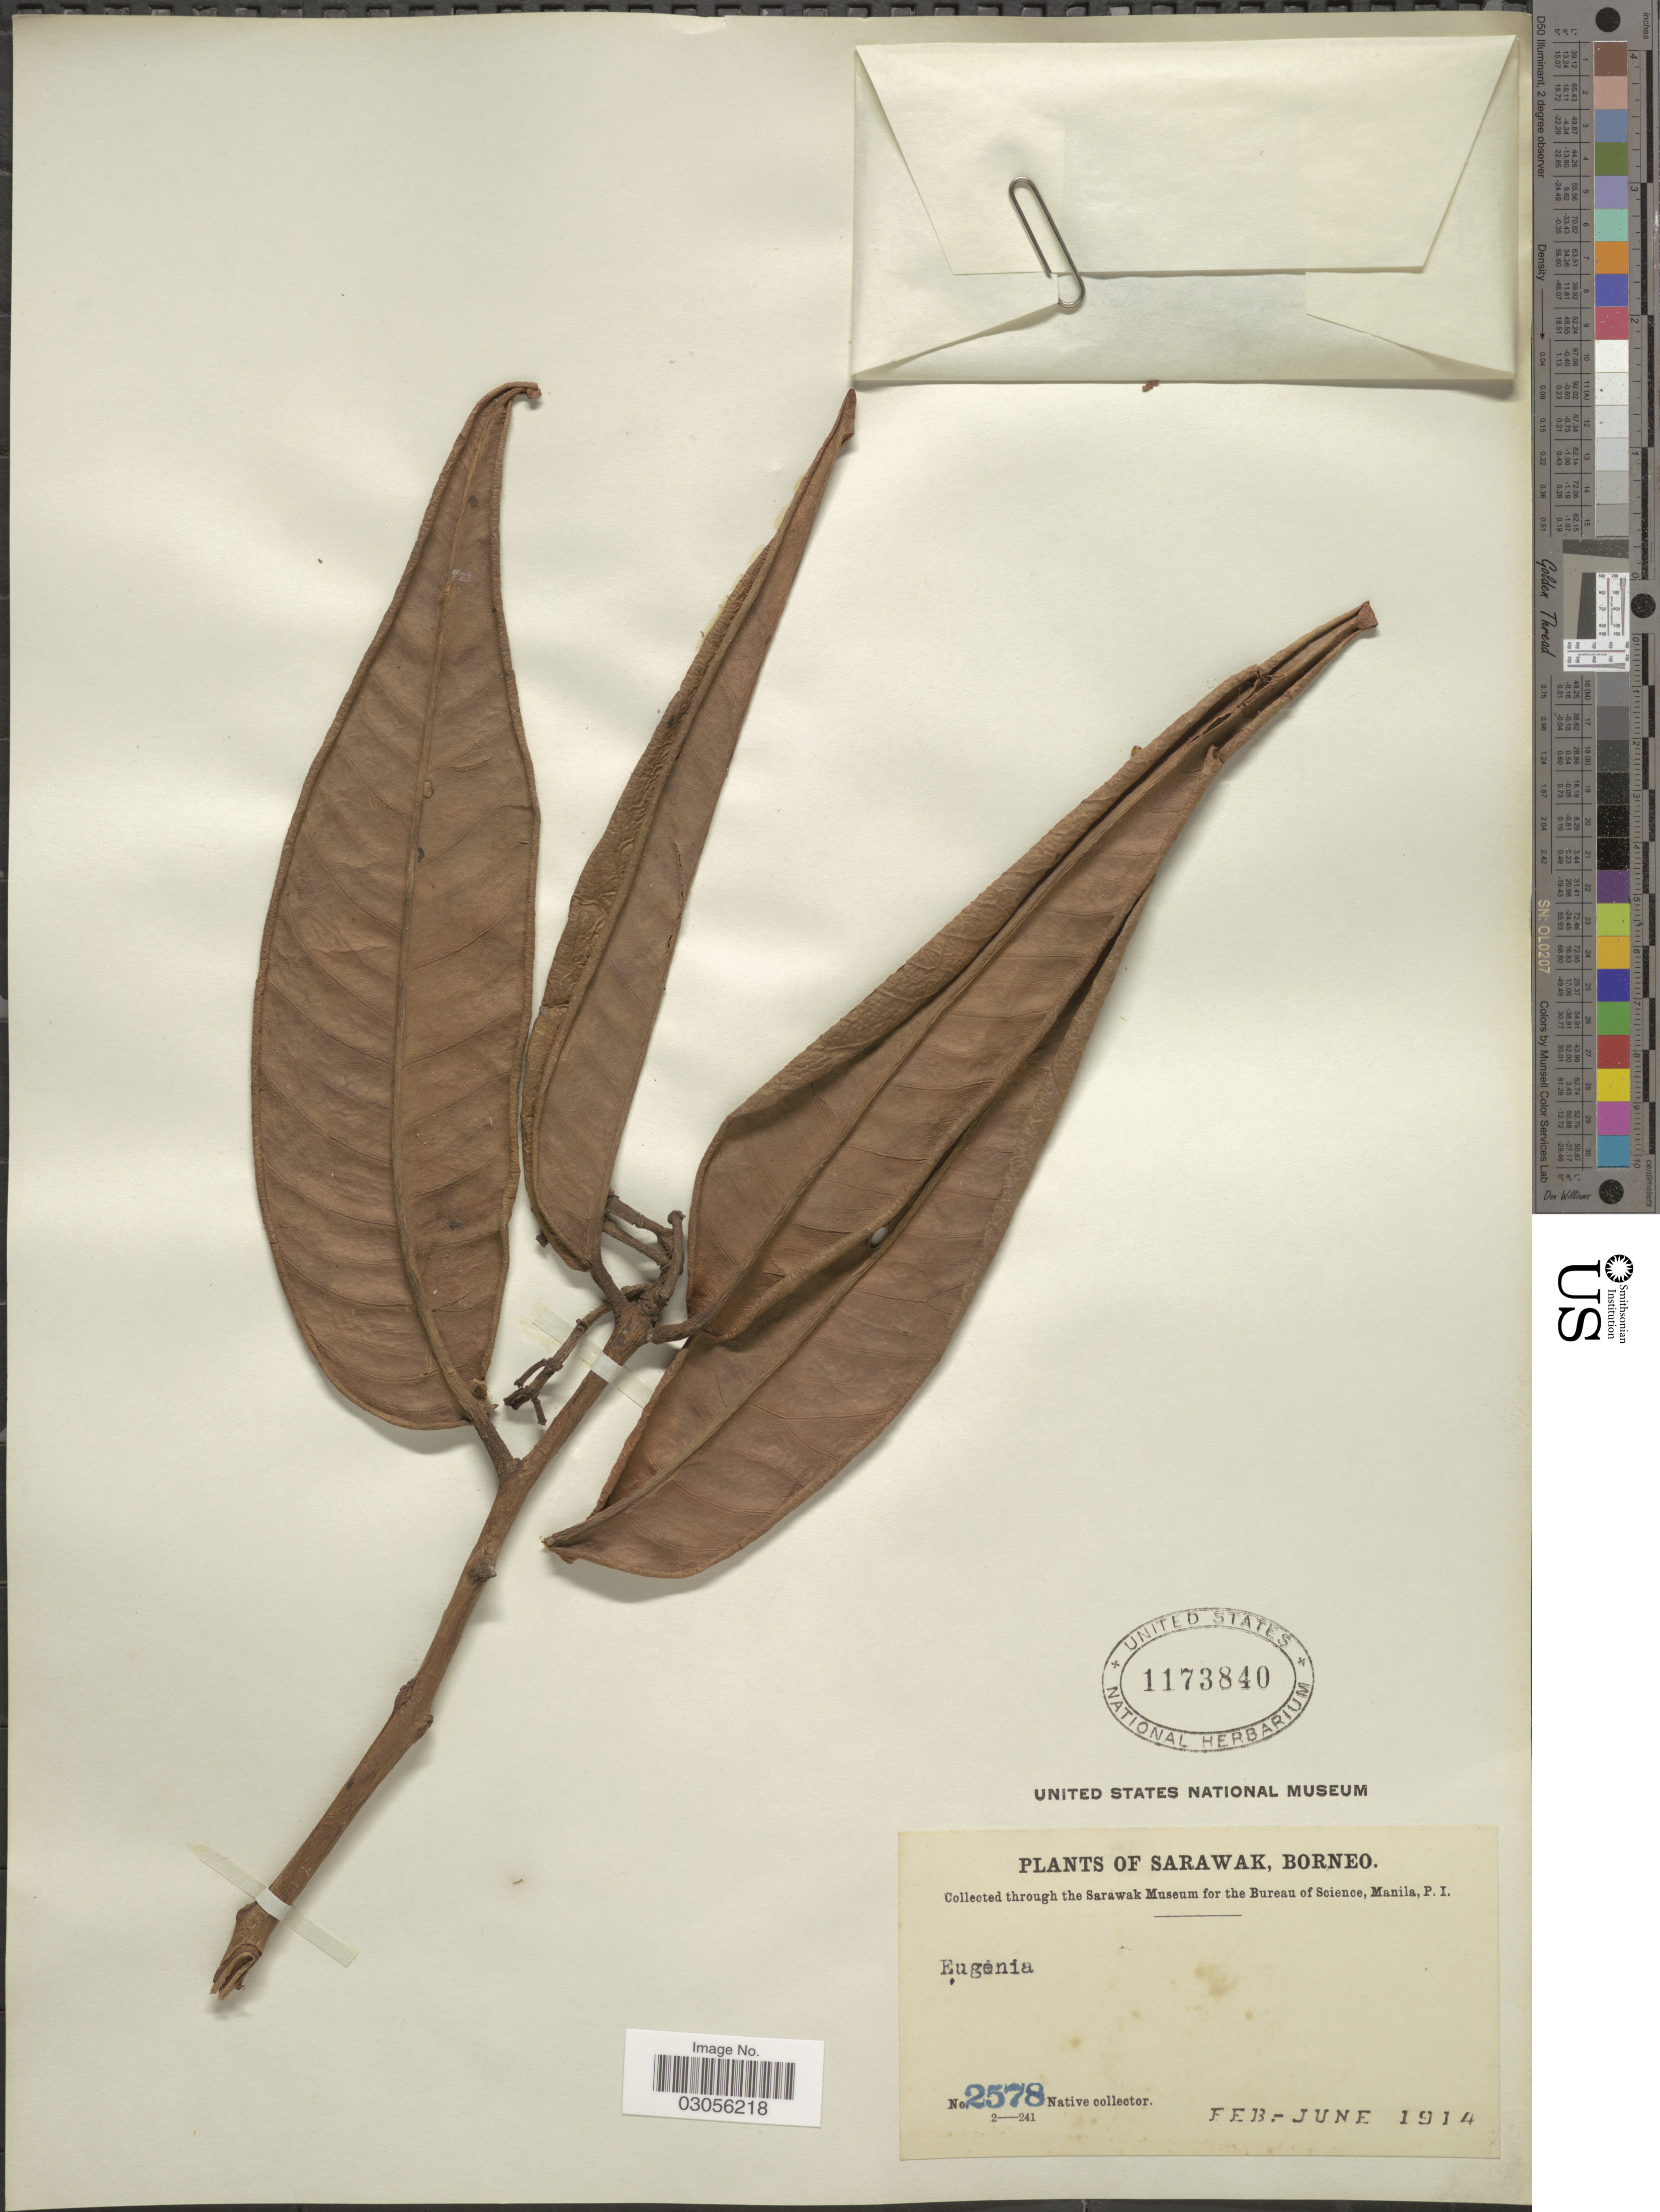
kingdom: Plantae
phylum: Tracheophyta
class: Magnoliopsida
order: Myrtales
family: Myrtaceae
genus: Syzygium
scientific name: Syzygium sp.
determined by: Strong, M. T., (US), Smithsonian Institution - National Museum of Natural History (UNITED STATES)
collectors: Native collector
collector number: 2578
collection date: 1914-02/1914-06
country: Malaysia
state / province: Sarawak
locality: Sarawak, Borneo.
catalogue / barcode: US 1173840